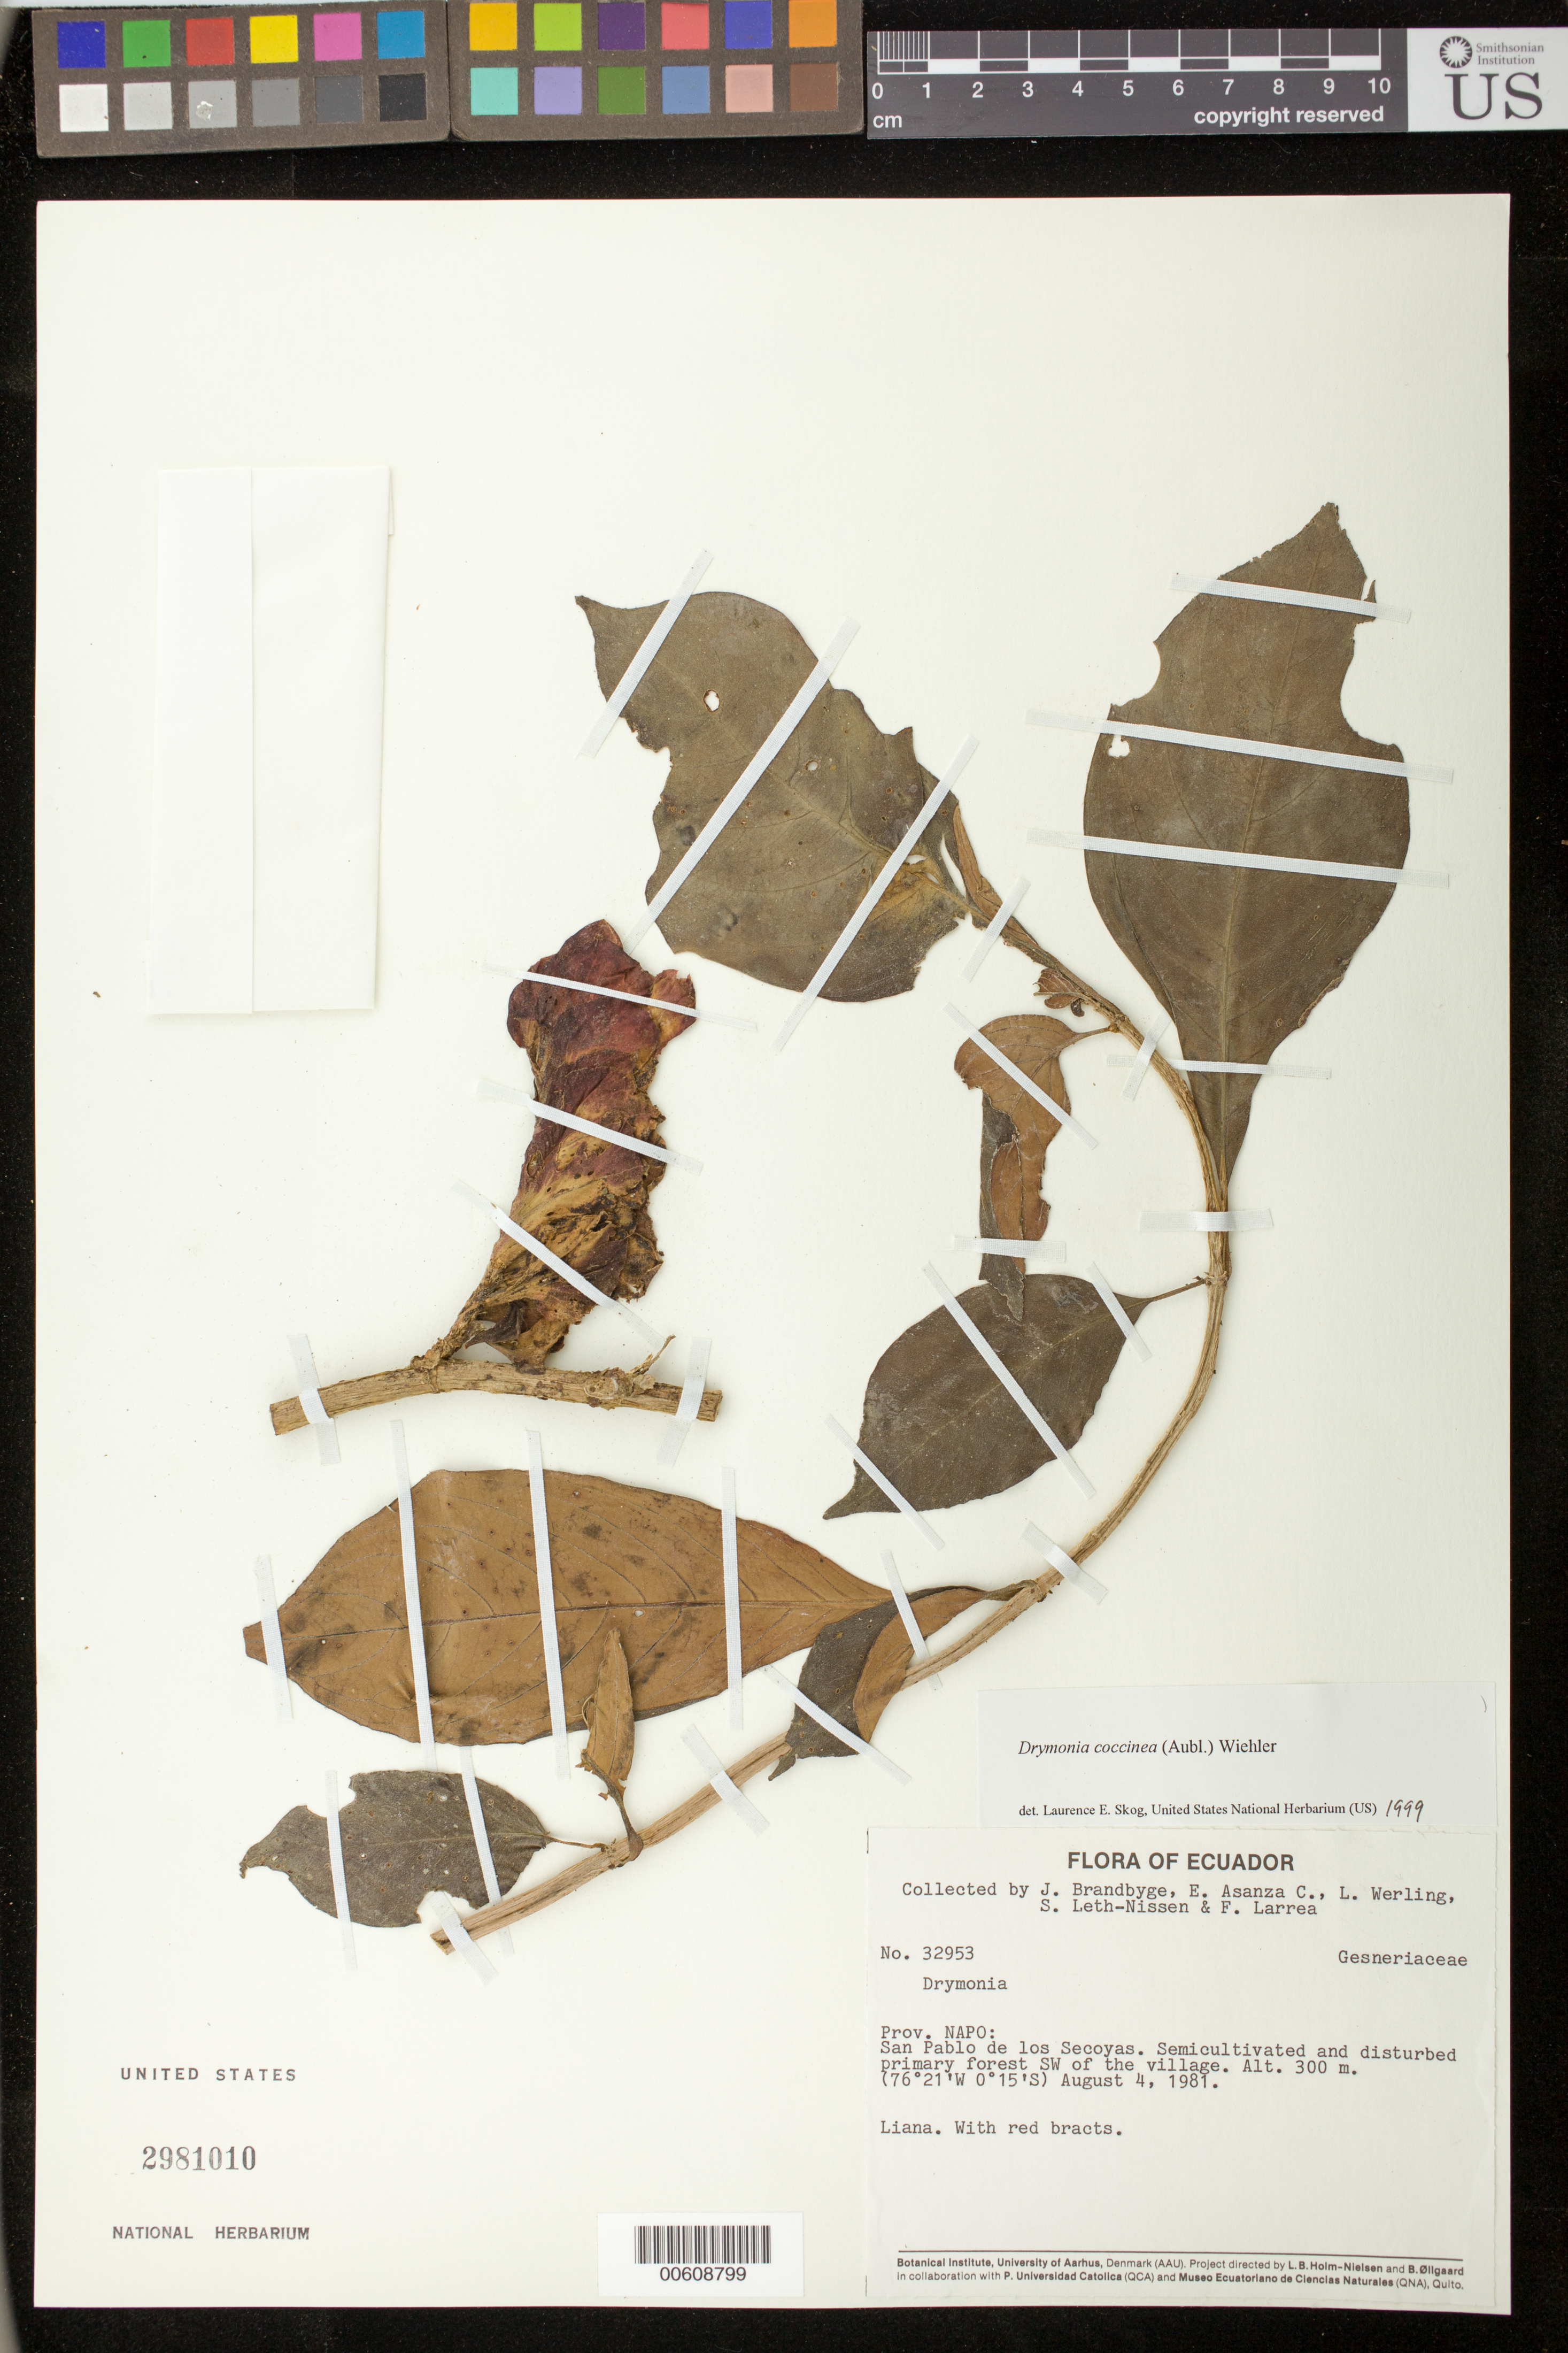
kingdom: Plantae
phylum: Tracheophyta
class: Magnoliopsida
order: Lamiales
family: Gesneriaceae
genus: Drymonia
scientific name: Drymonia coccinea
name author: (Aubl.) Wiehler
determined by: Skog, Laurence E.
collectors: J. Brandbyge, E. Asanza C., L. Werling, S. Leth-Nissen & F. Larrea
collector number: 32953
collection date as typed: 04 Aug 1981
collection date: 1981-08-04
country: Ecuador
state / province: Sucumbíos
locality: Napo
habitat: Semicultivated and disturbed primary forest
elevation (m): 300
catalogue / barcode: US 2981010